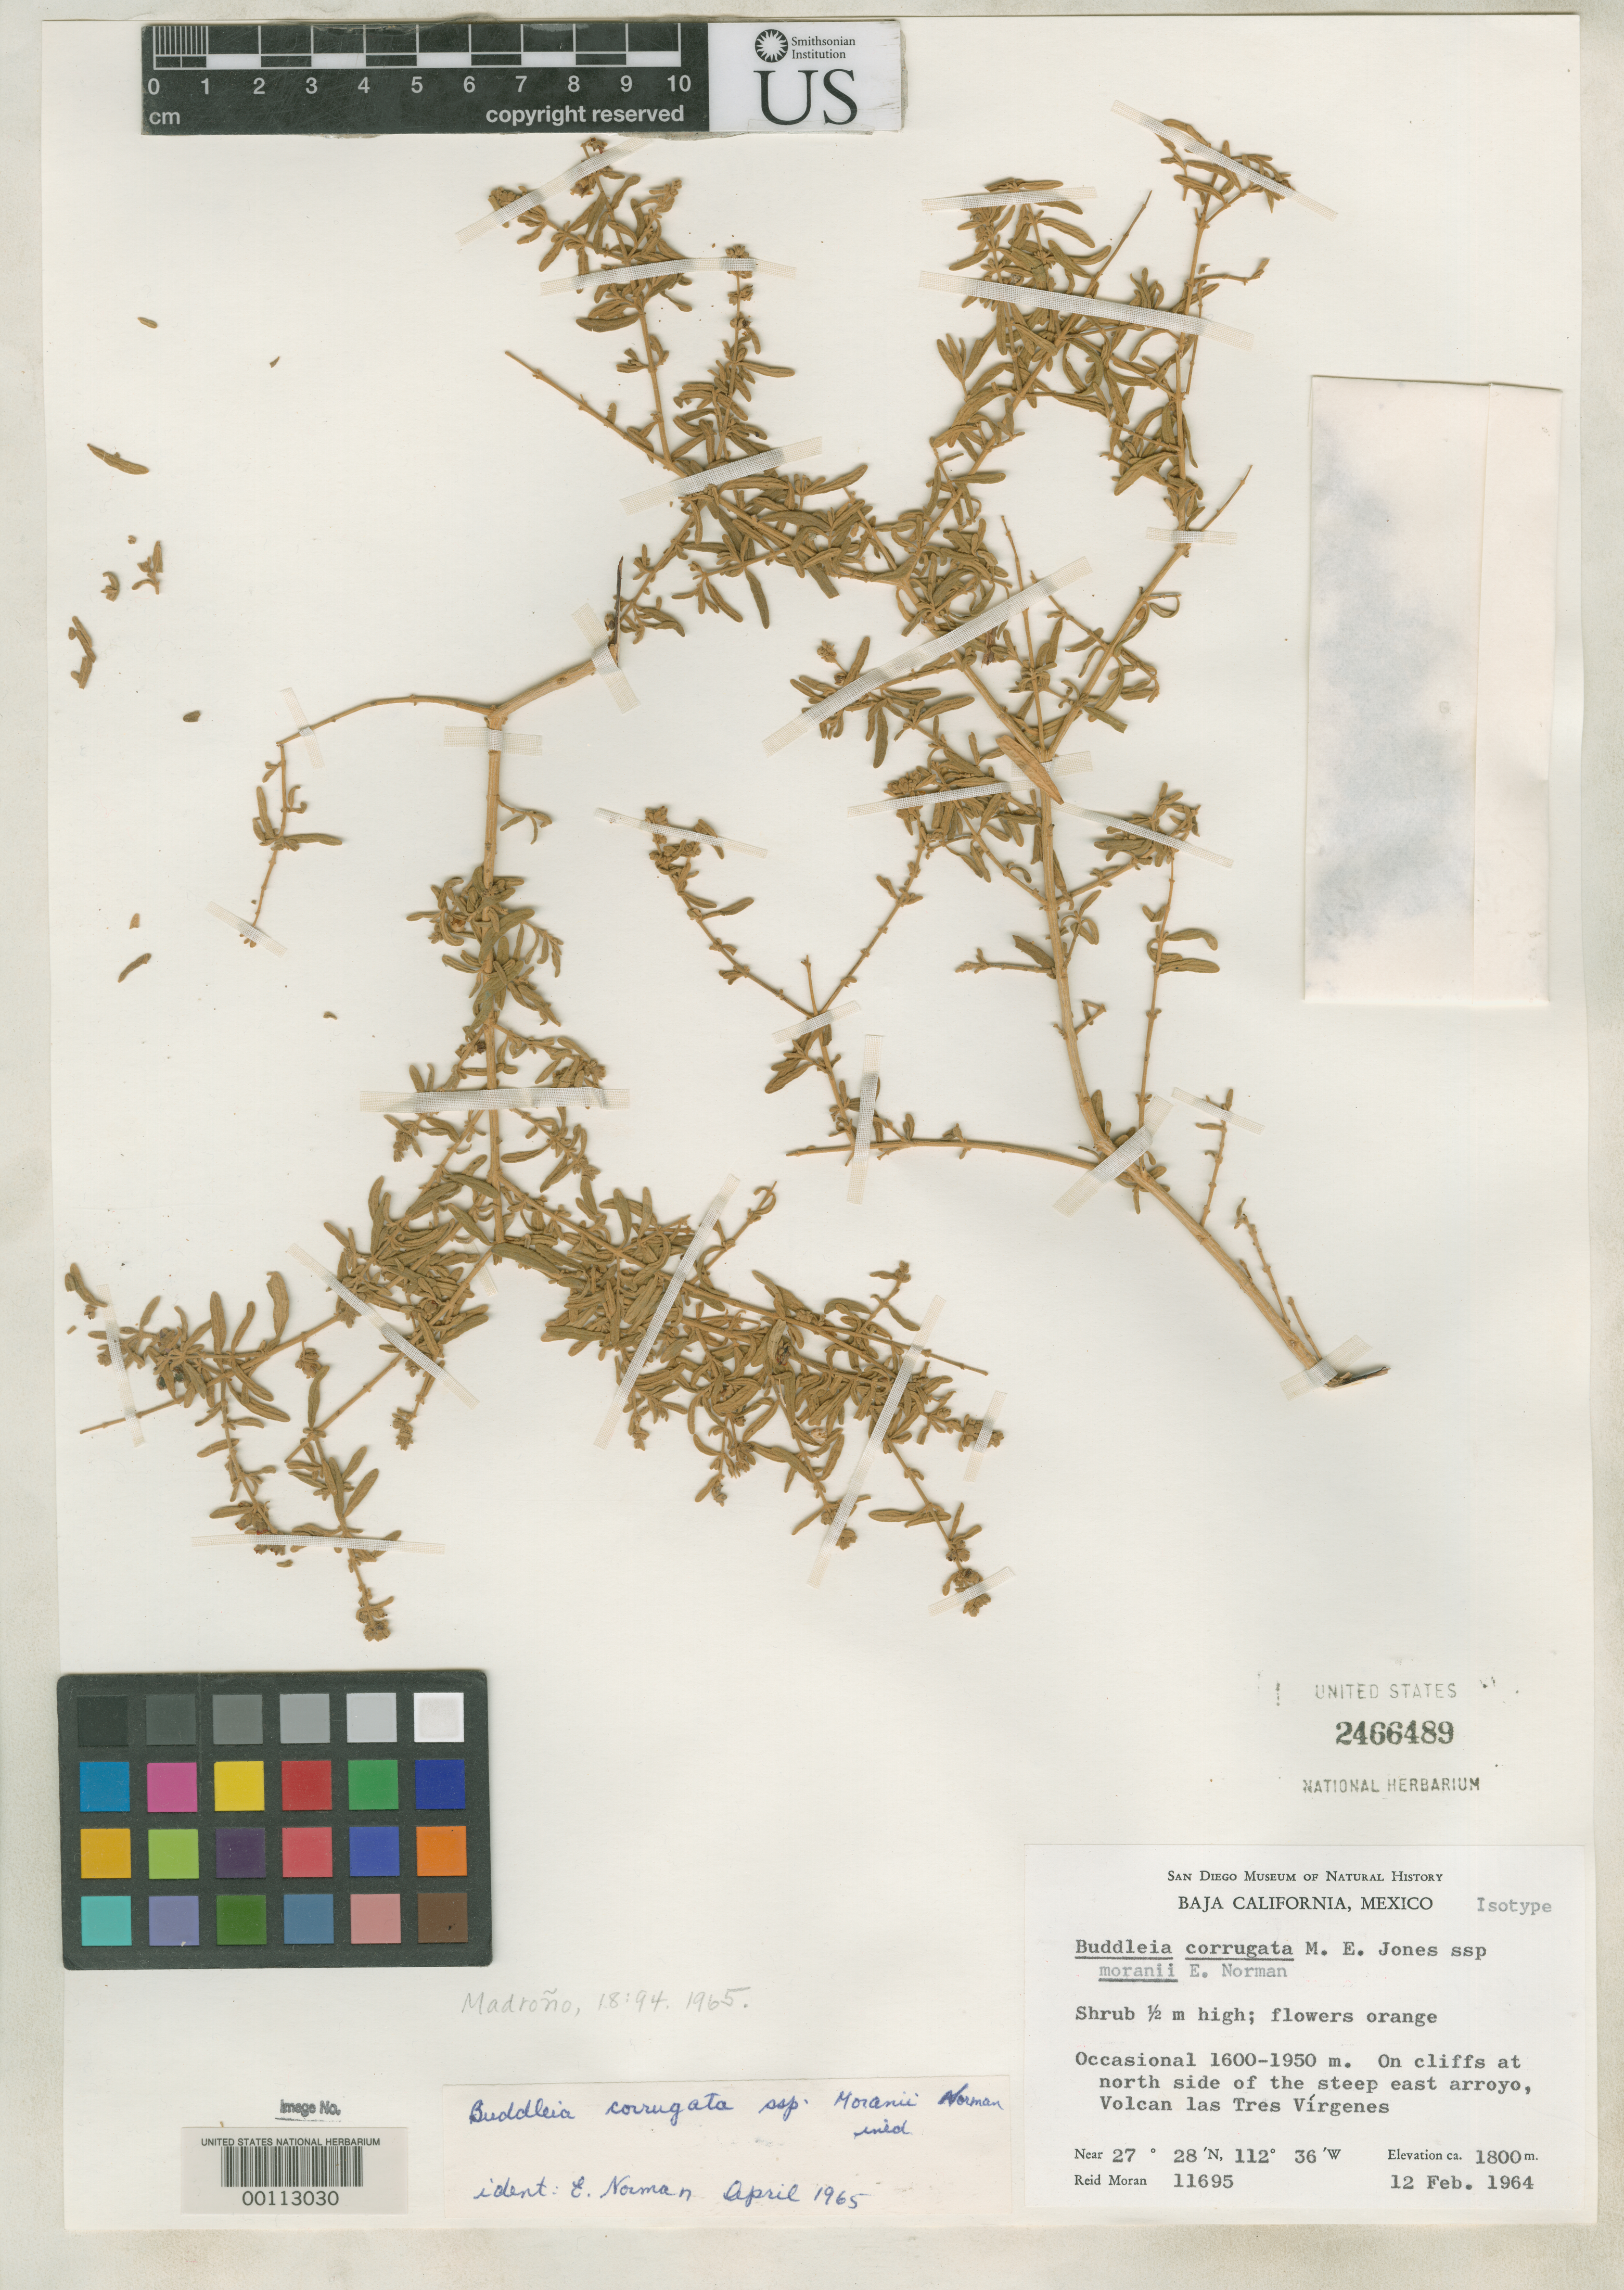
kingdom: Plantae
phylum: Tracheophyta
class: Magnoliopsida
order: Lamiales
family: Scrophulariaceae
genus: Buddleja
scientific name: Buddleja corrugata subsp. moranii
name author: E.M. Norman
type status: Isotype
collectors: R. V. Moran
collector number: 11695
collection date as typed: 12 Feb 1964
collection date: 1964-02-12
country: Mexico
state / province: Baja California Sur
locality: Volcan de Tres Virgenes.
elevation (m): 1600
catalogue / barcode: US 2466489